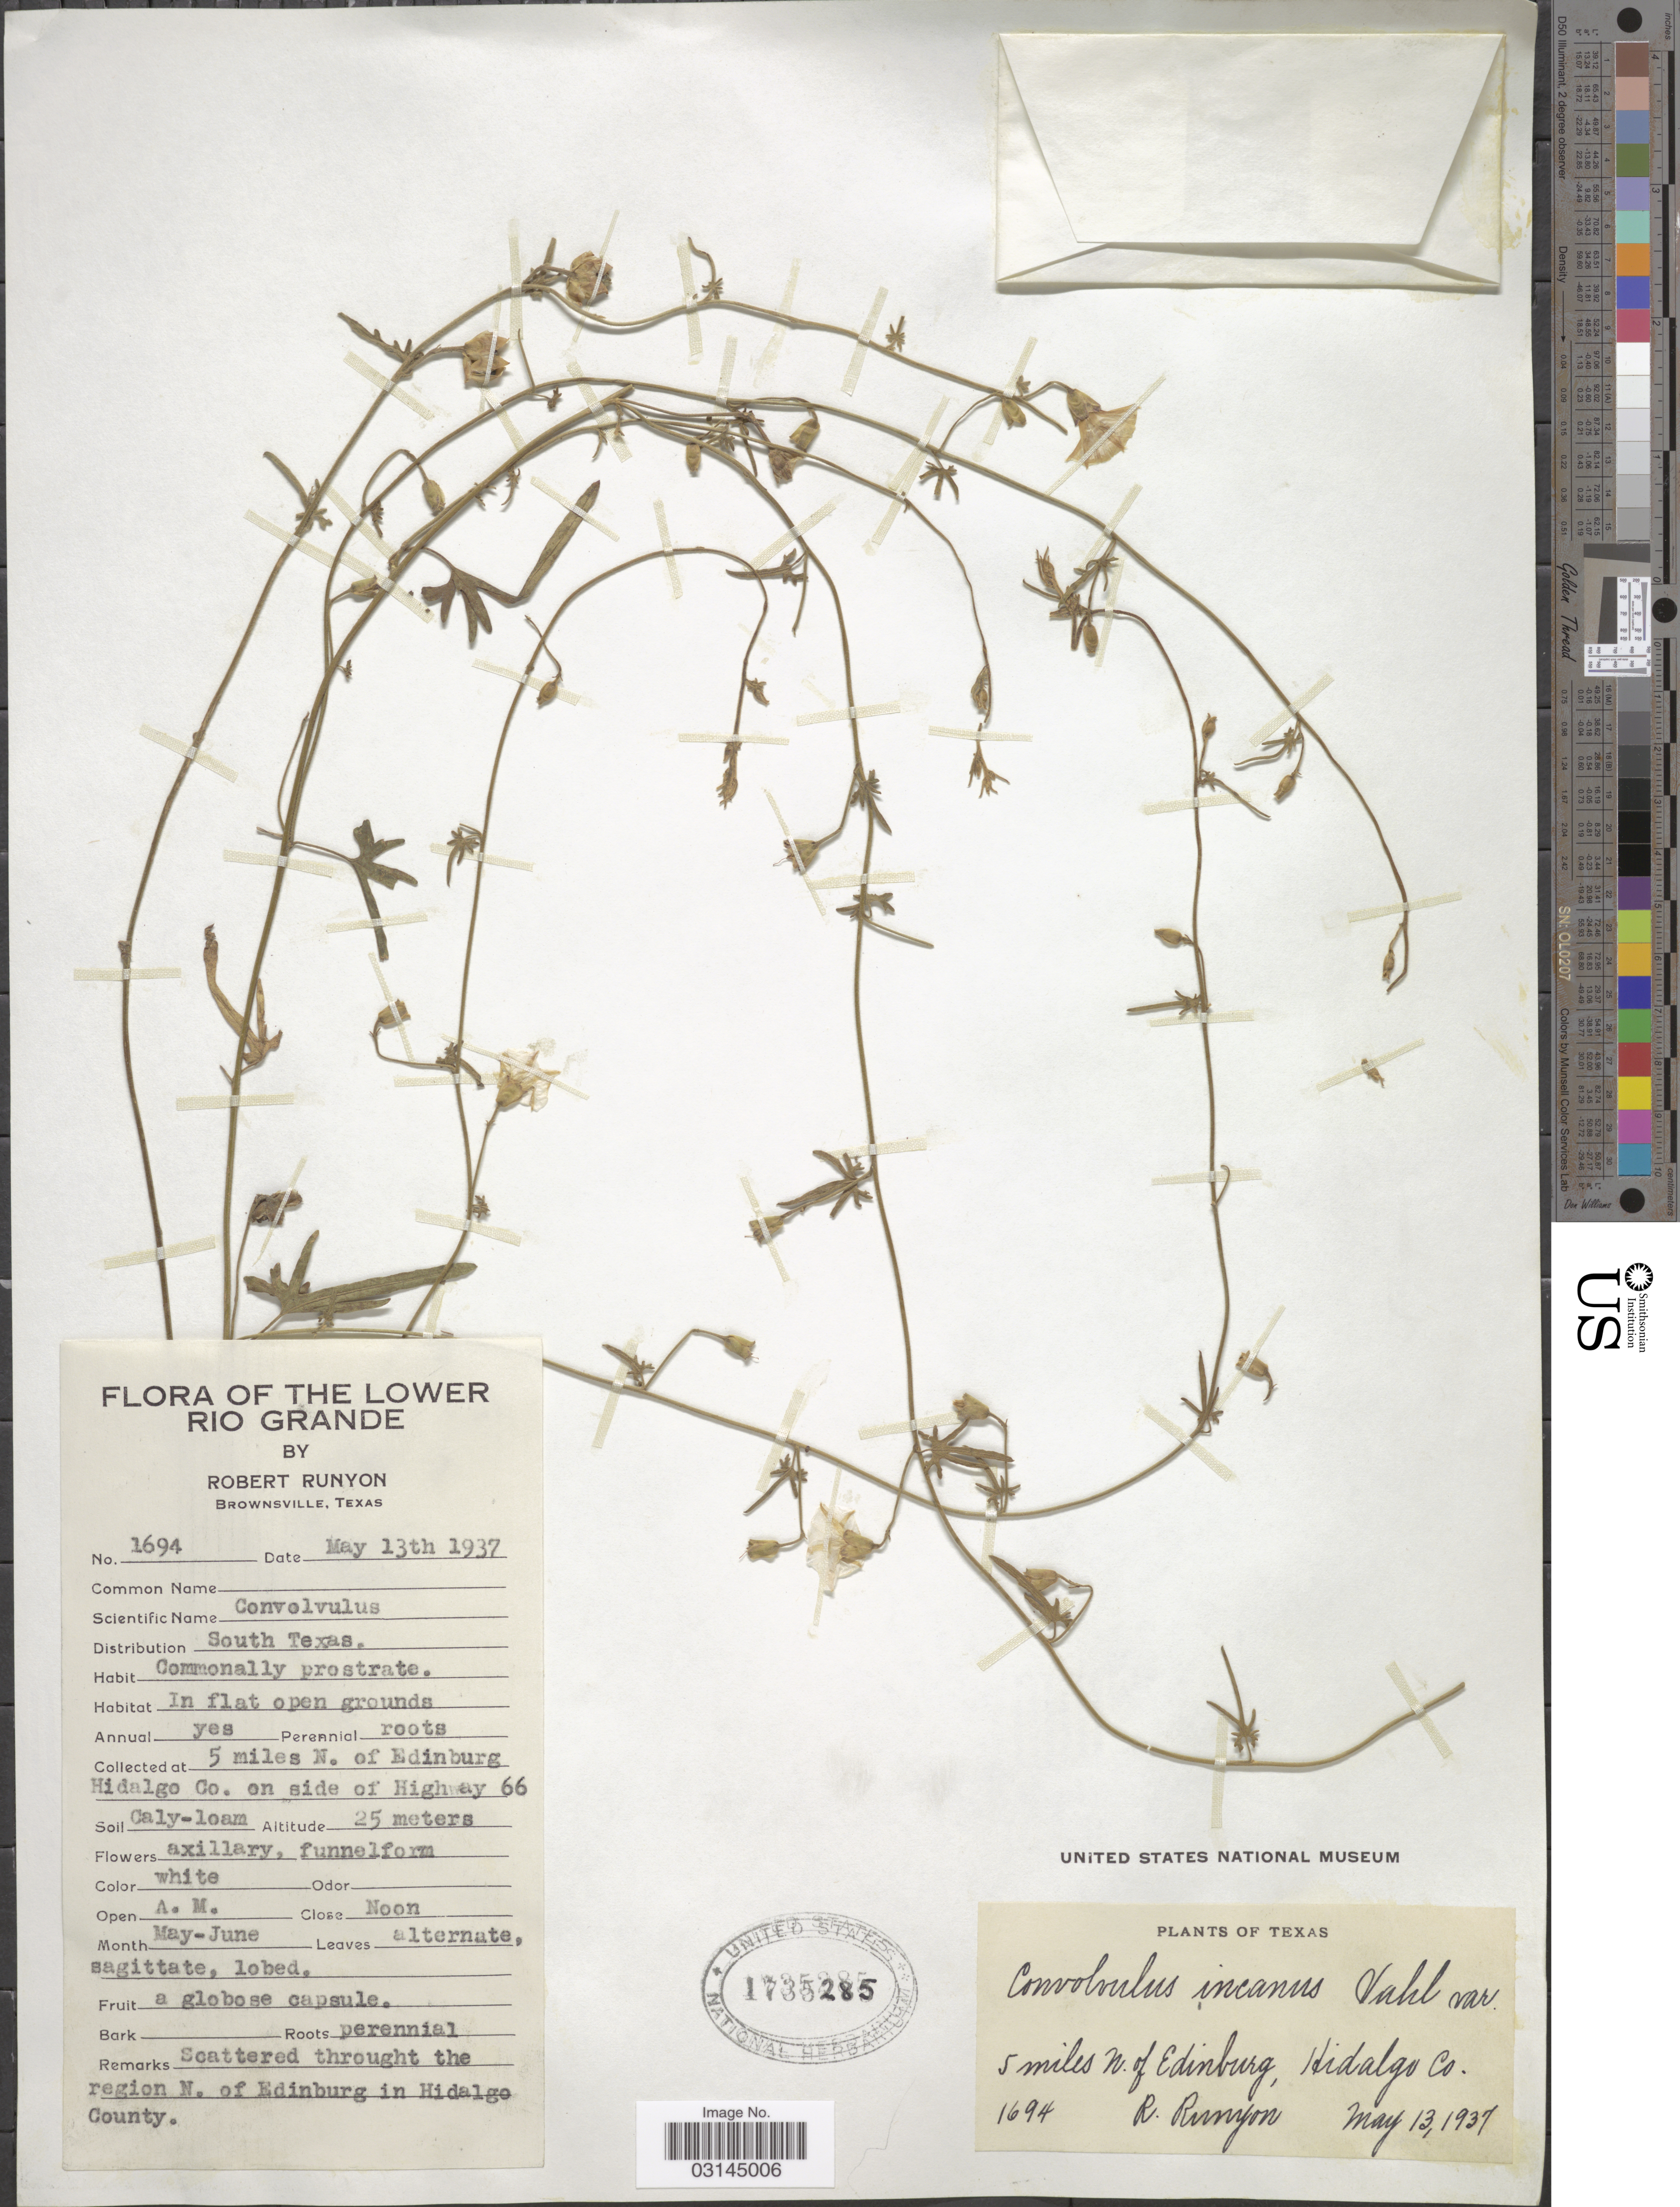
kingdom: Plantae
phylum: Tracheophyta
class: Magnoliopsida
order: Solanales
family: Convolvulaceae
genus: Convolvulus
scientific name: Convolvulus incanus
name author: Vahl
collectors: R. Runyon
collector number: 1694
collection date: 1937-05-13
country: United States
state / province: Texas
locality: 5 miles n. of Edinburg, Hidalgo Co. on side of Highway 66. South Texas.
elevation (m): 25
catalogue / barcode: US 1735285